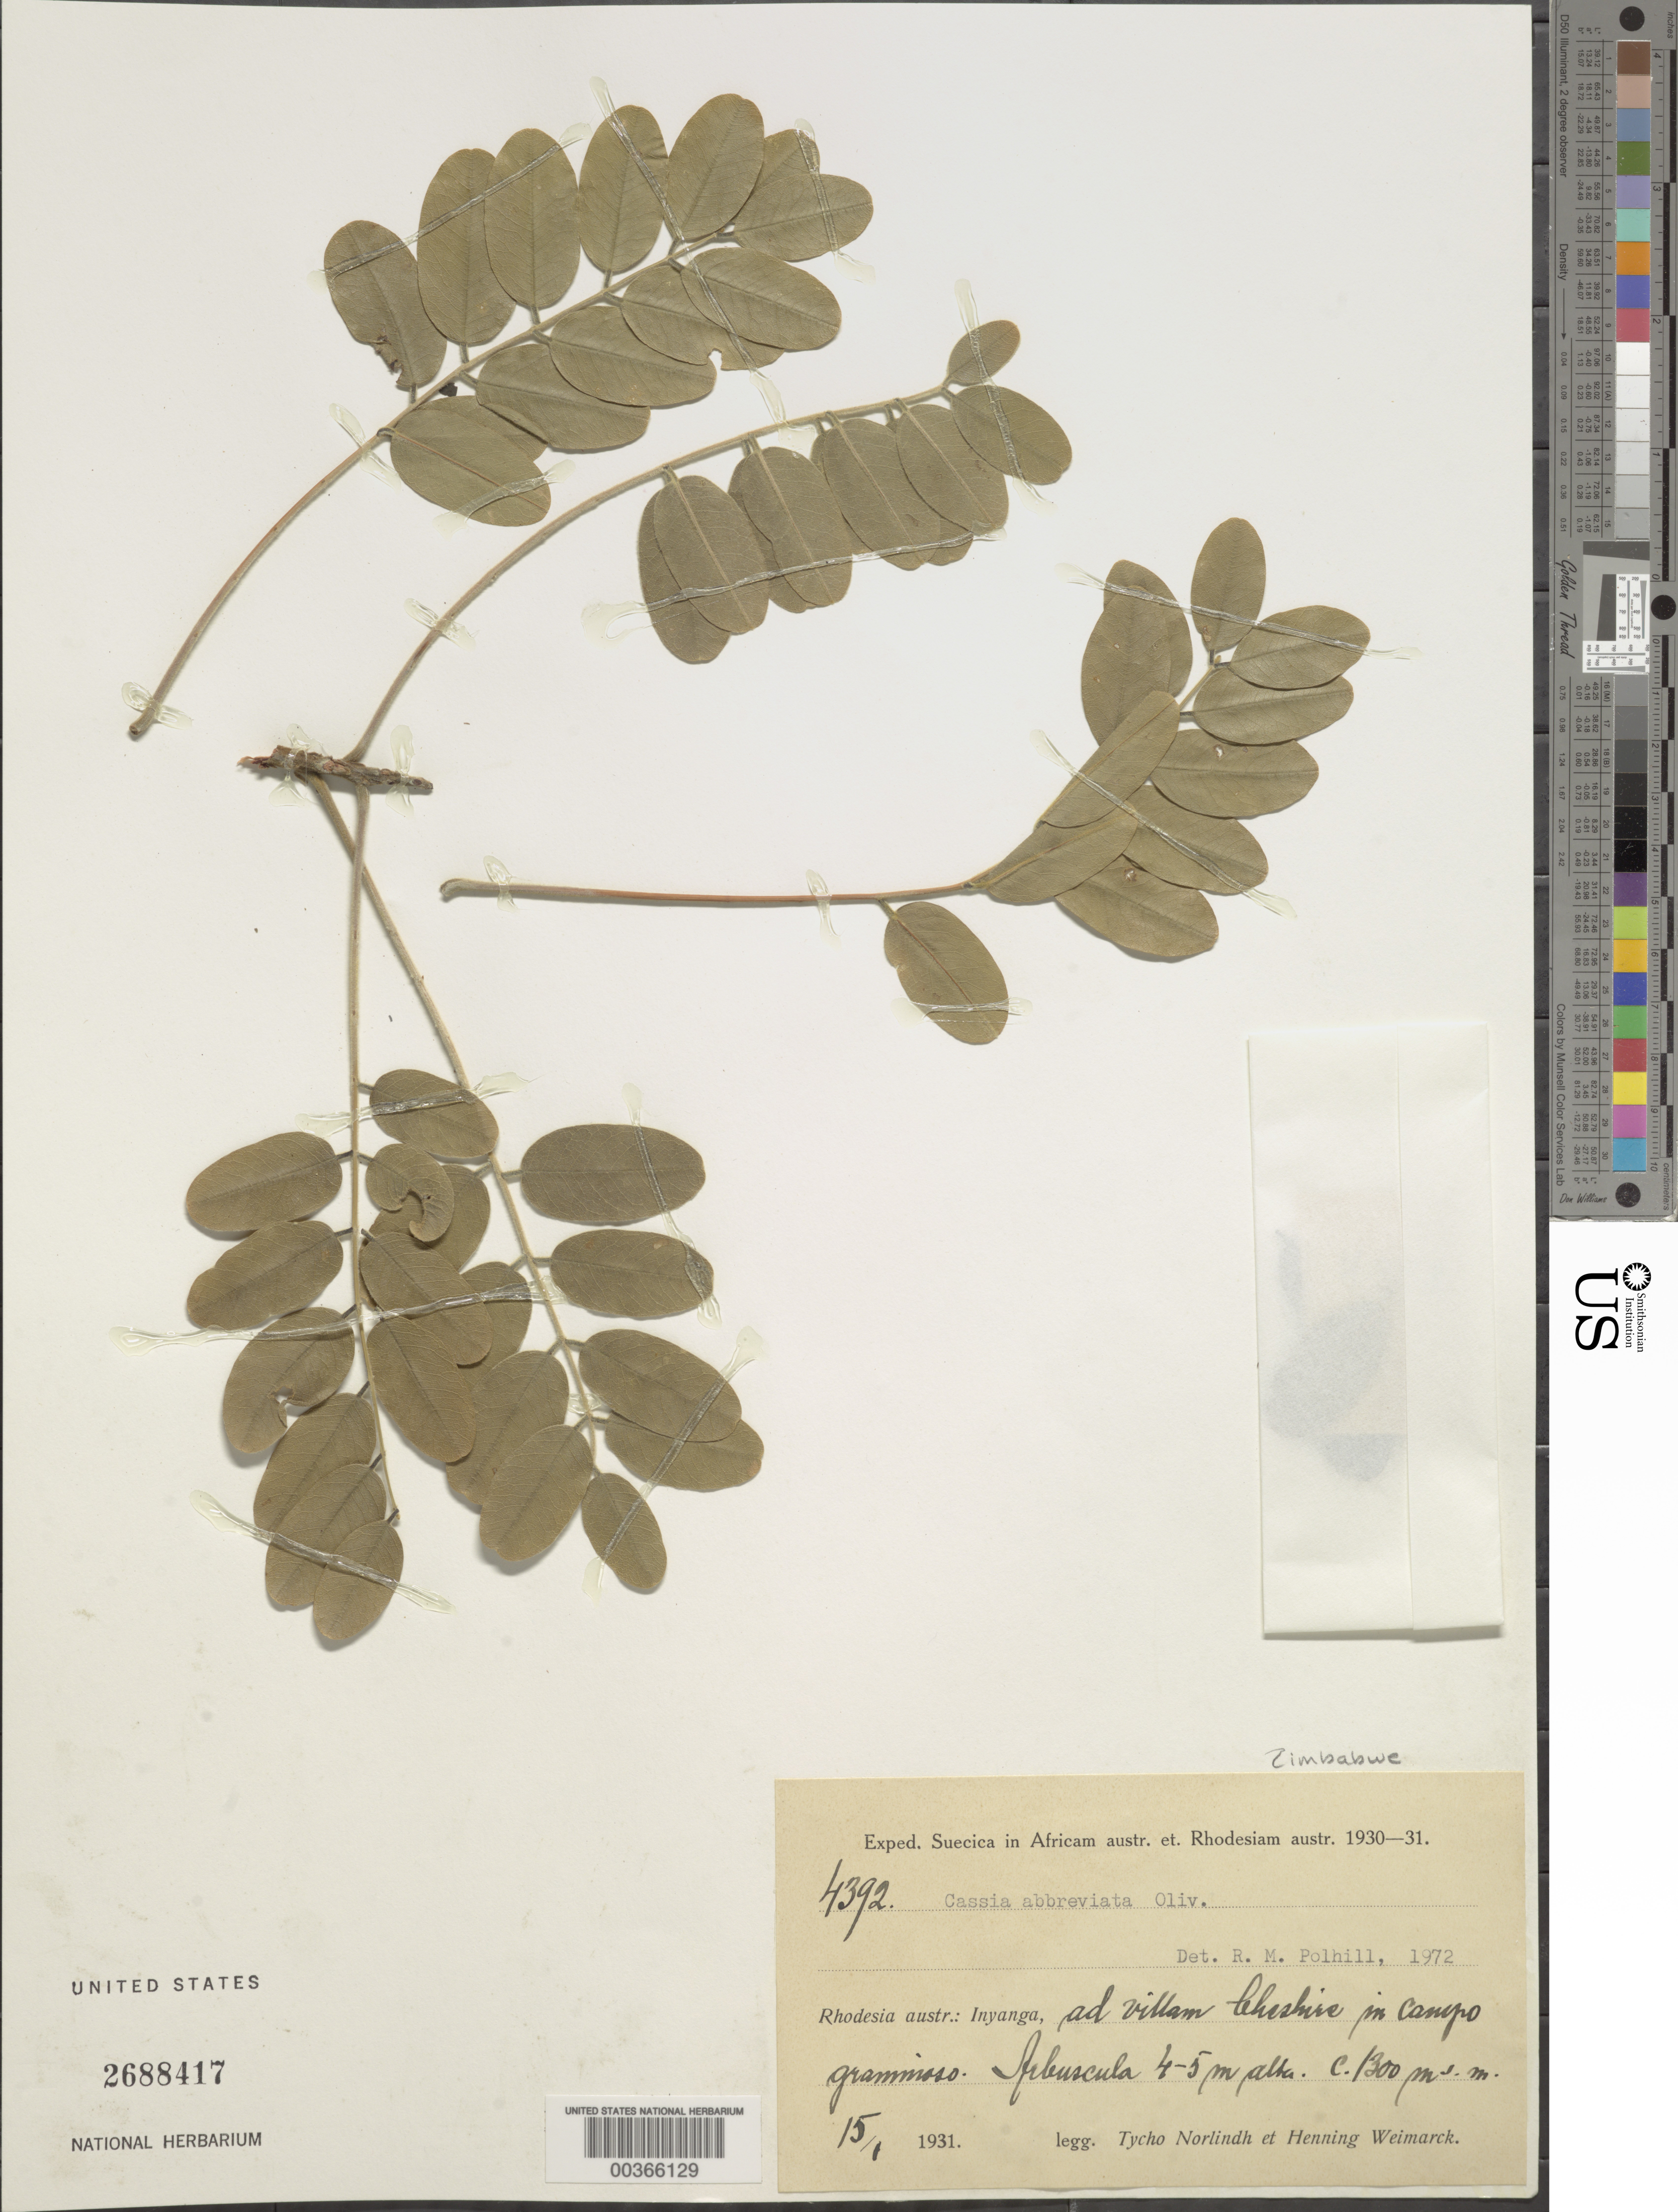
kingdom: Plantae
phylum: Tracheophyta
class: Magnoliopsida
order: Fabales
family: Fabaceae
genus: Cassia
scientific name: Cassia abbreviata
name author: Oliv.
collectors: N. T. Norlindh & H. Weimarck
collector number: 4392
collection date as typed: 15 Jan 1931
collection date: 1931-01-15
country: Zimbabwe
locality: Inyanga ad villam cheshire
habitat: Campo grammioso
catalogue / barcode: US 2688417